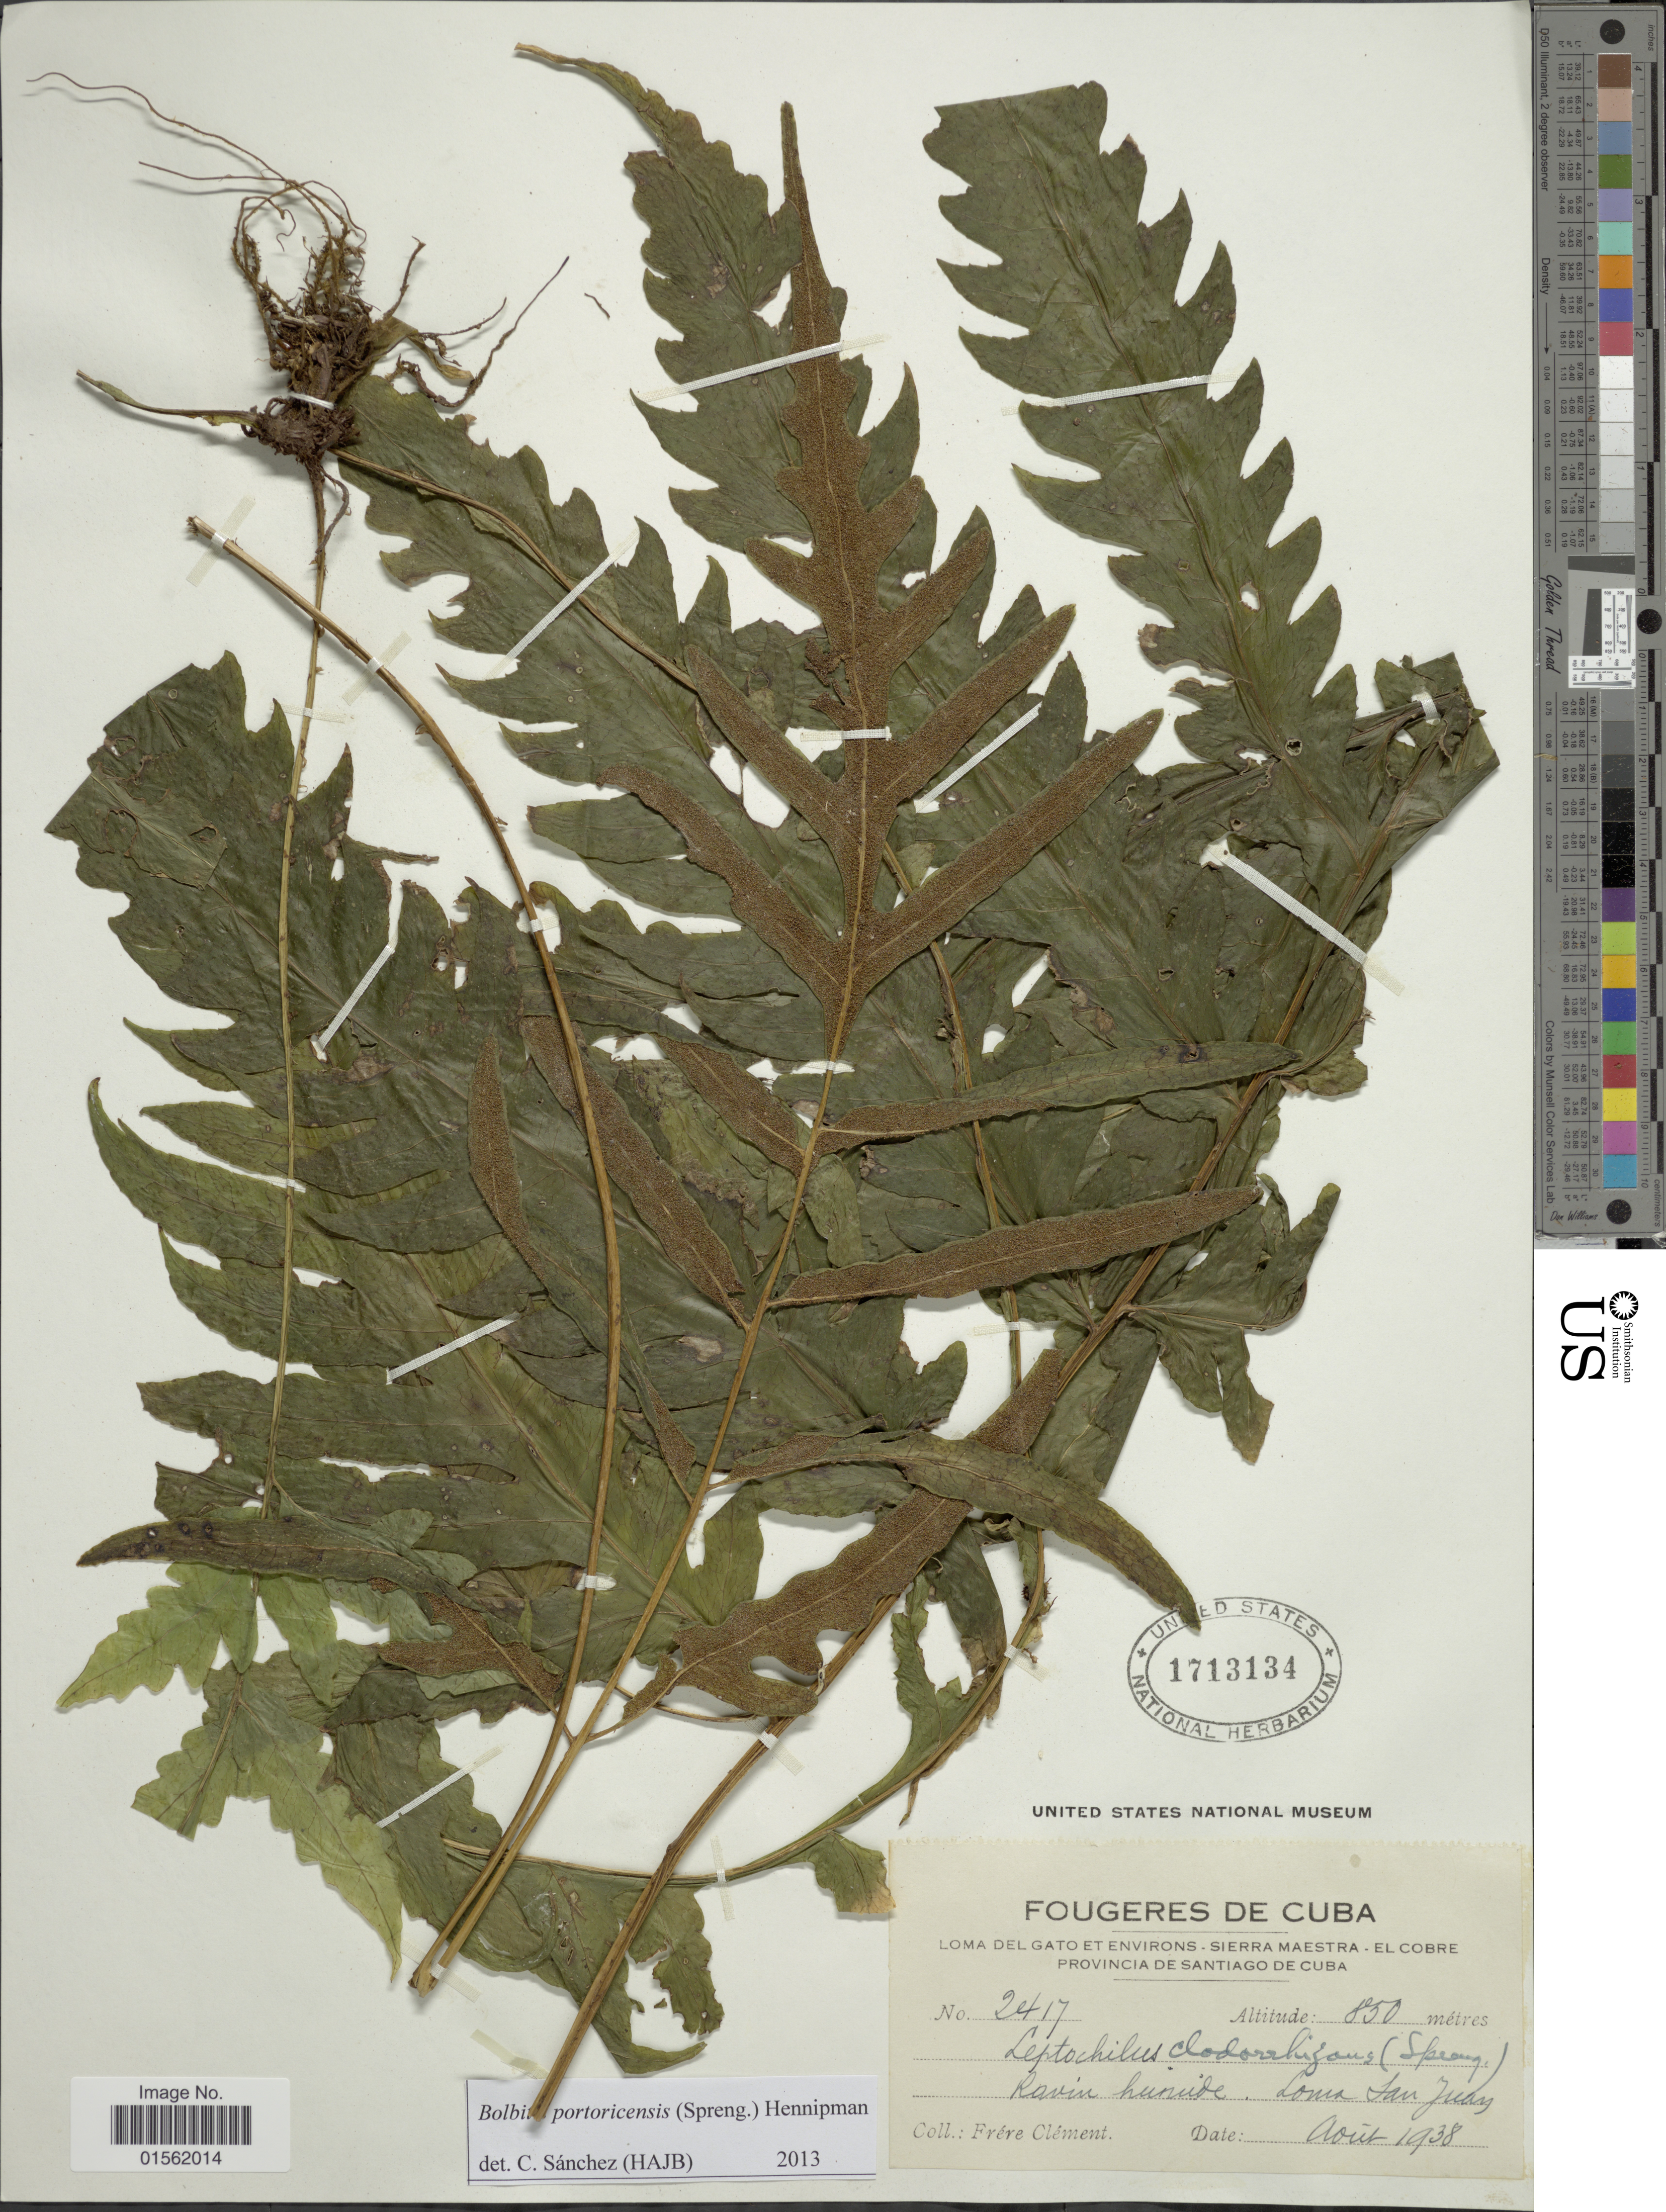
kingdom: Plantae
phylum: Tracheophyta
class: Polypodiopsida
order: Polypodiales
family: Dryopteridaceae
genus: Bolbitis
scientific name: Bolbitis portoricensis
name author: (Spreng.) Hennipman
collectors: B. Clement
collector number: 2417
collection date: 1938-08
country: Cuba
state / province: Santiago de Cuba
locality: Loma del Gato et Environs - Sierra Maestra - El Cobre. Loma San Juan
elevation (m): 850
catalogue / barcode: US 1713134